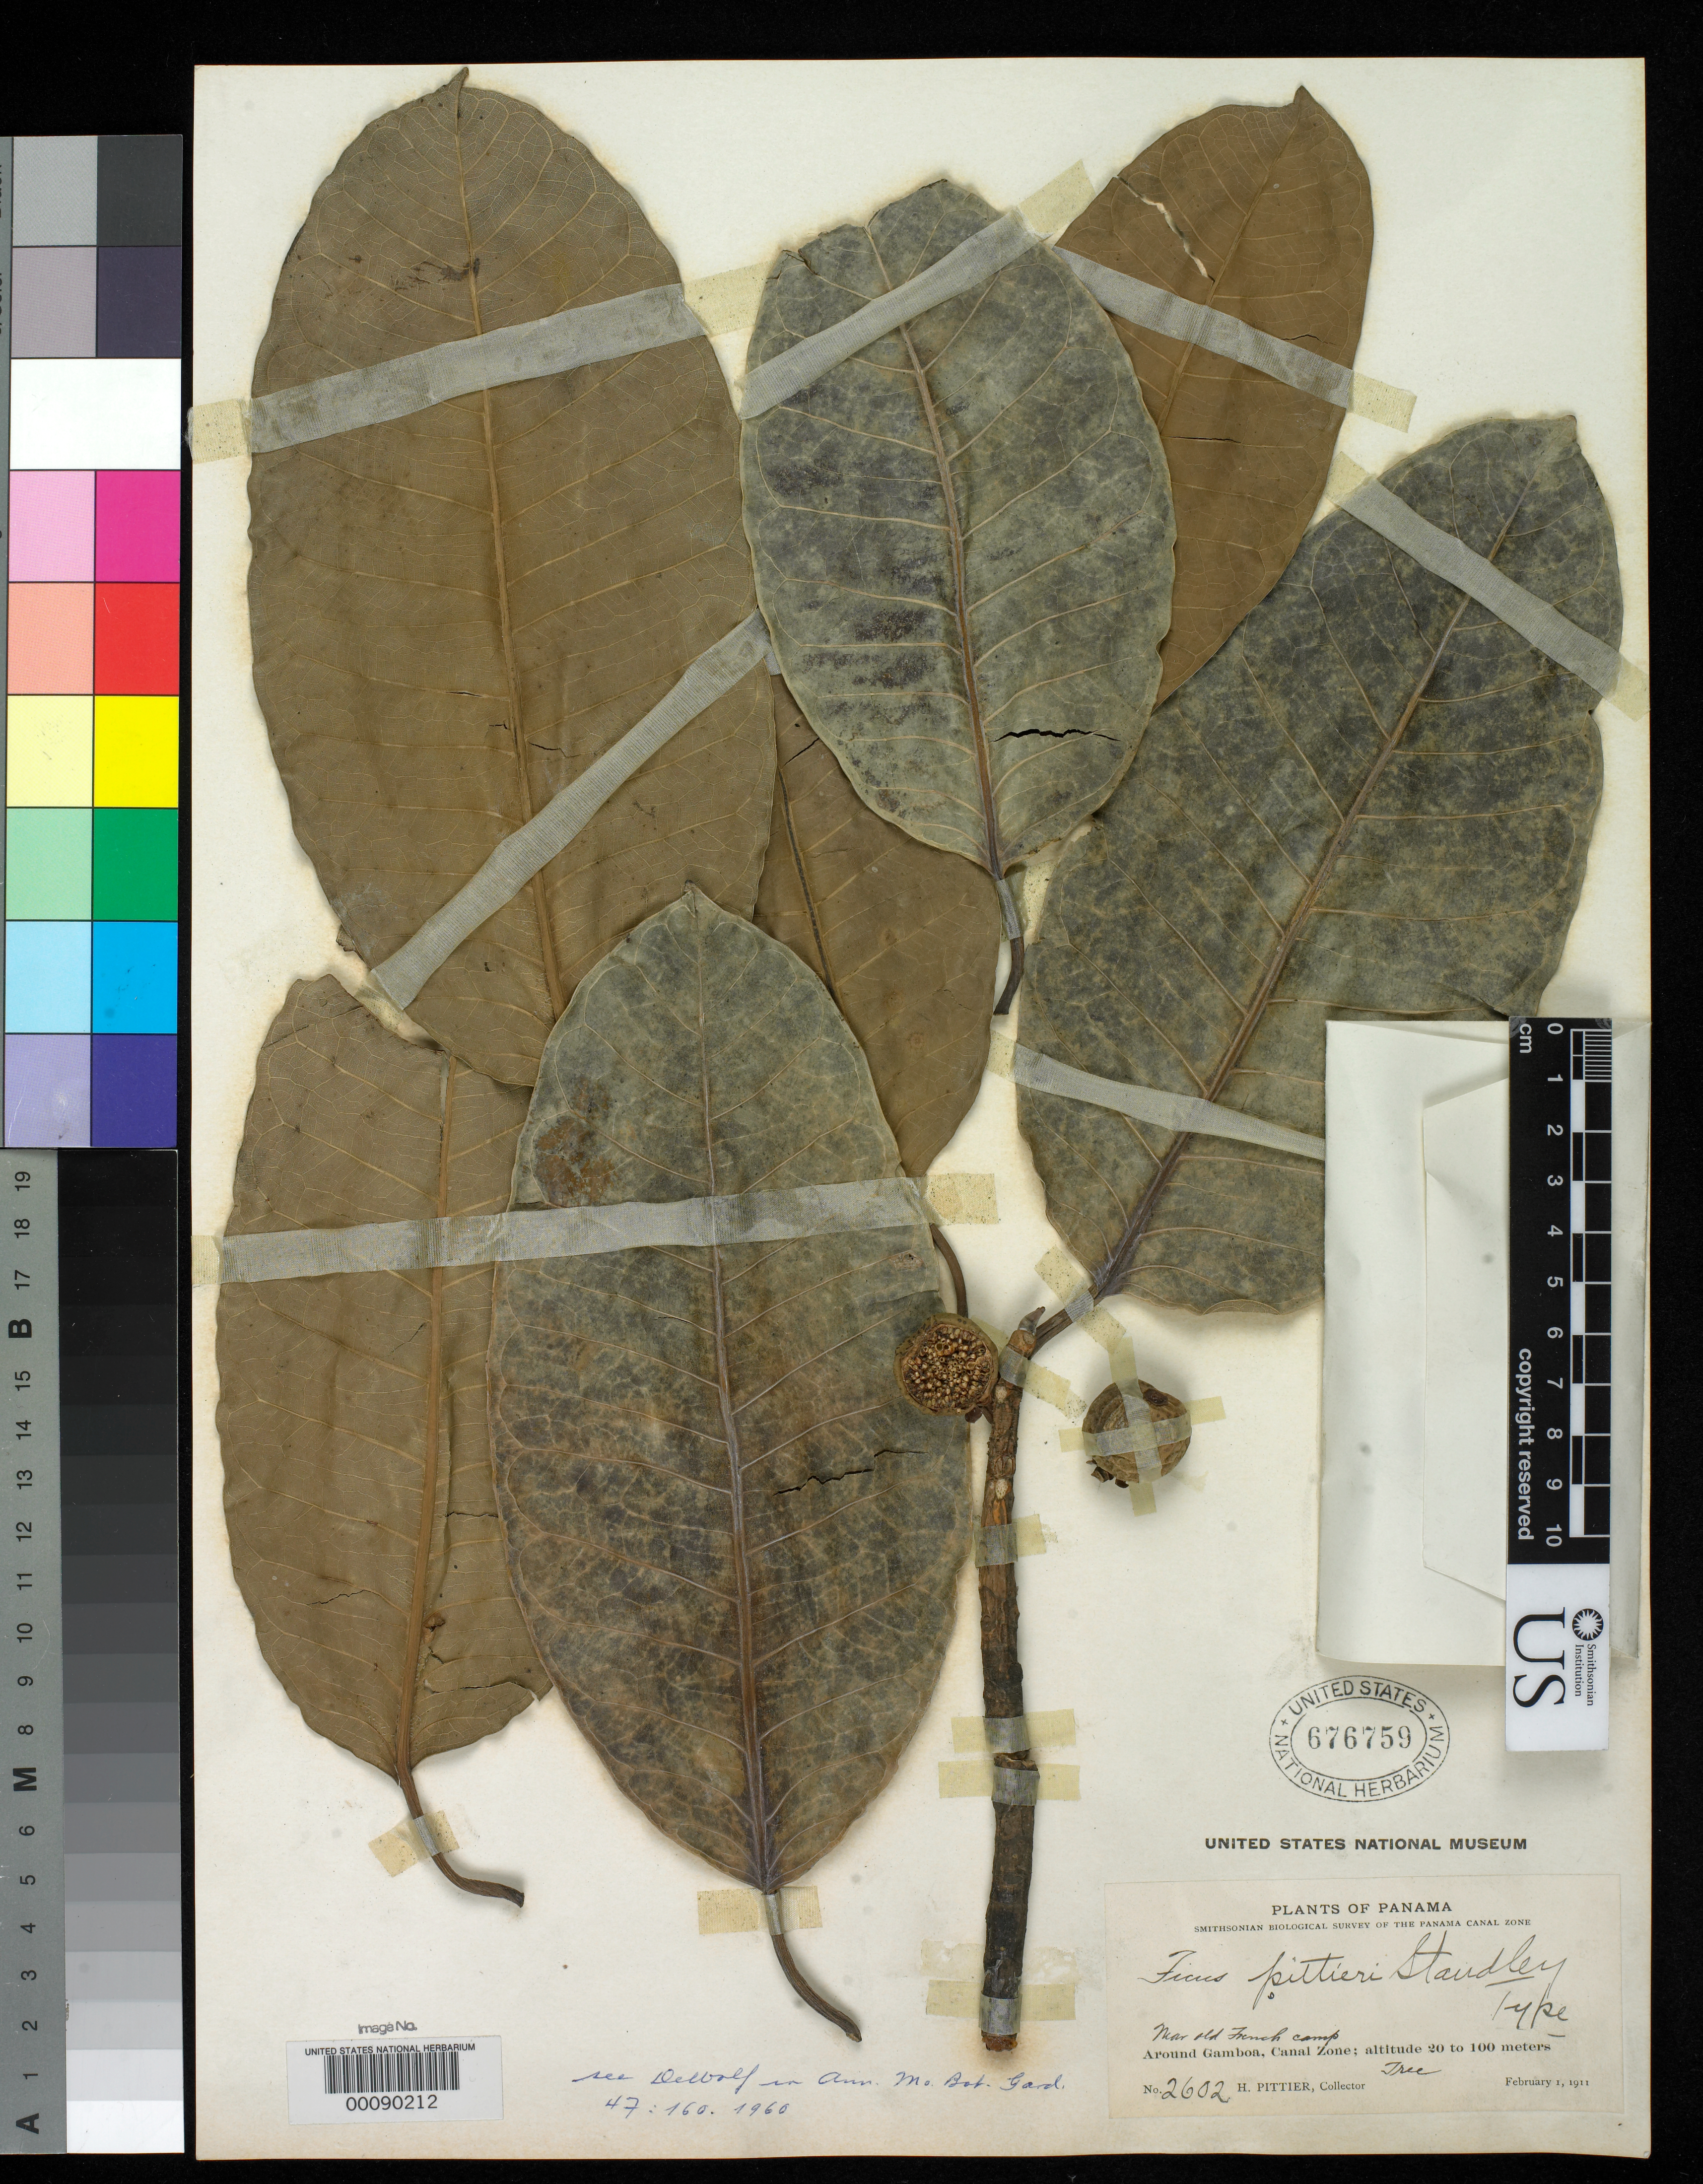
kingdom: Plantae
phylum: Tracheophyta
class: Magnoliopsida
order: Rosales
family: Moraceae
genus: Ficus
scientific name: Ficus pittieri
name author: Standl.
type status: Holotype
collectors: H. F. Pittier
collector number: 2602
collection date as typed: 01 Feb 1911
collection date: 1911-02-01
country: Panama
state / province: Colón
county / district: Canal Zone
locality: Around Gamboa.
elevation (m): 20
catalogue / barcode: US 676759